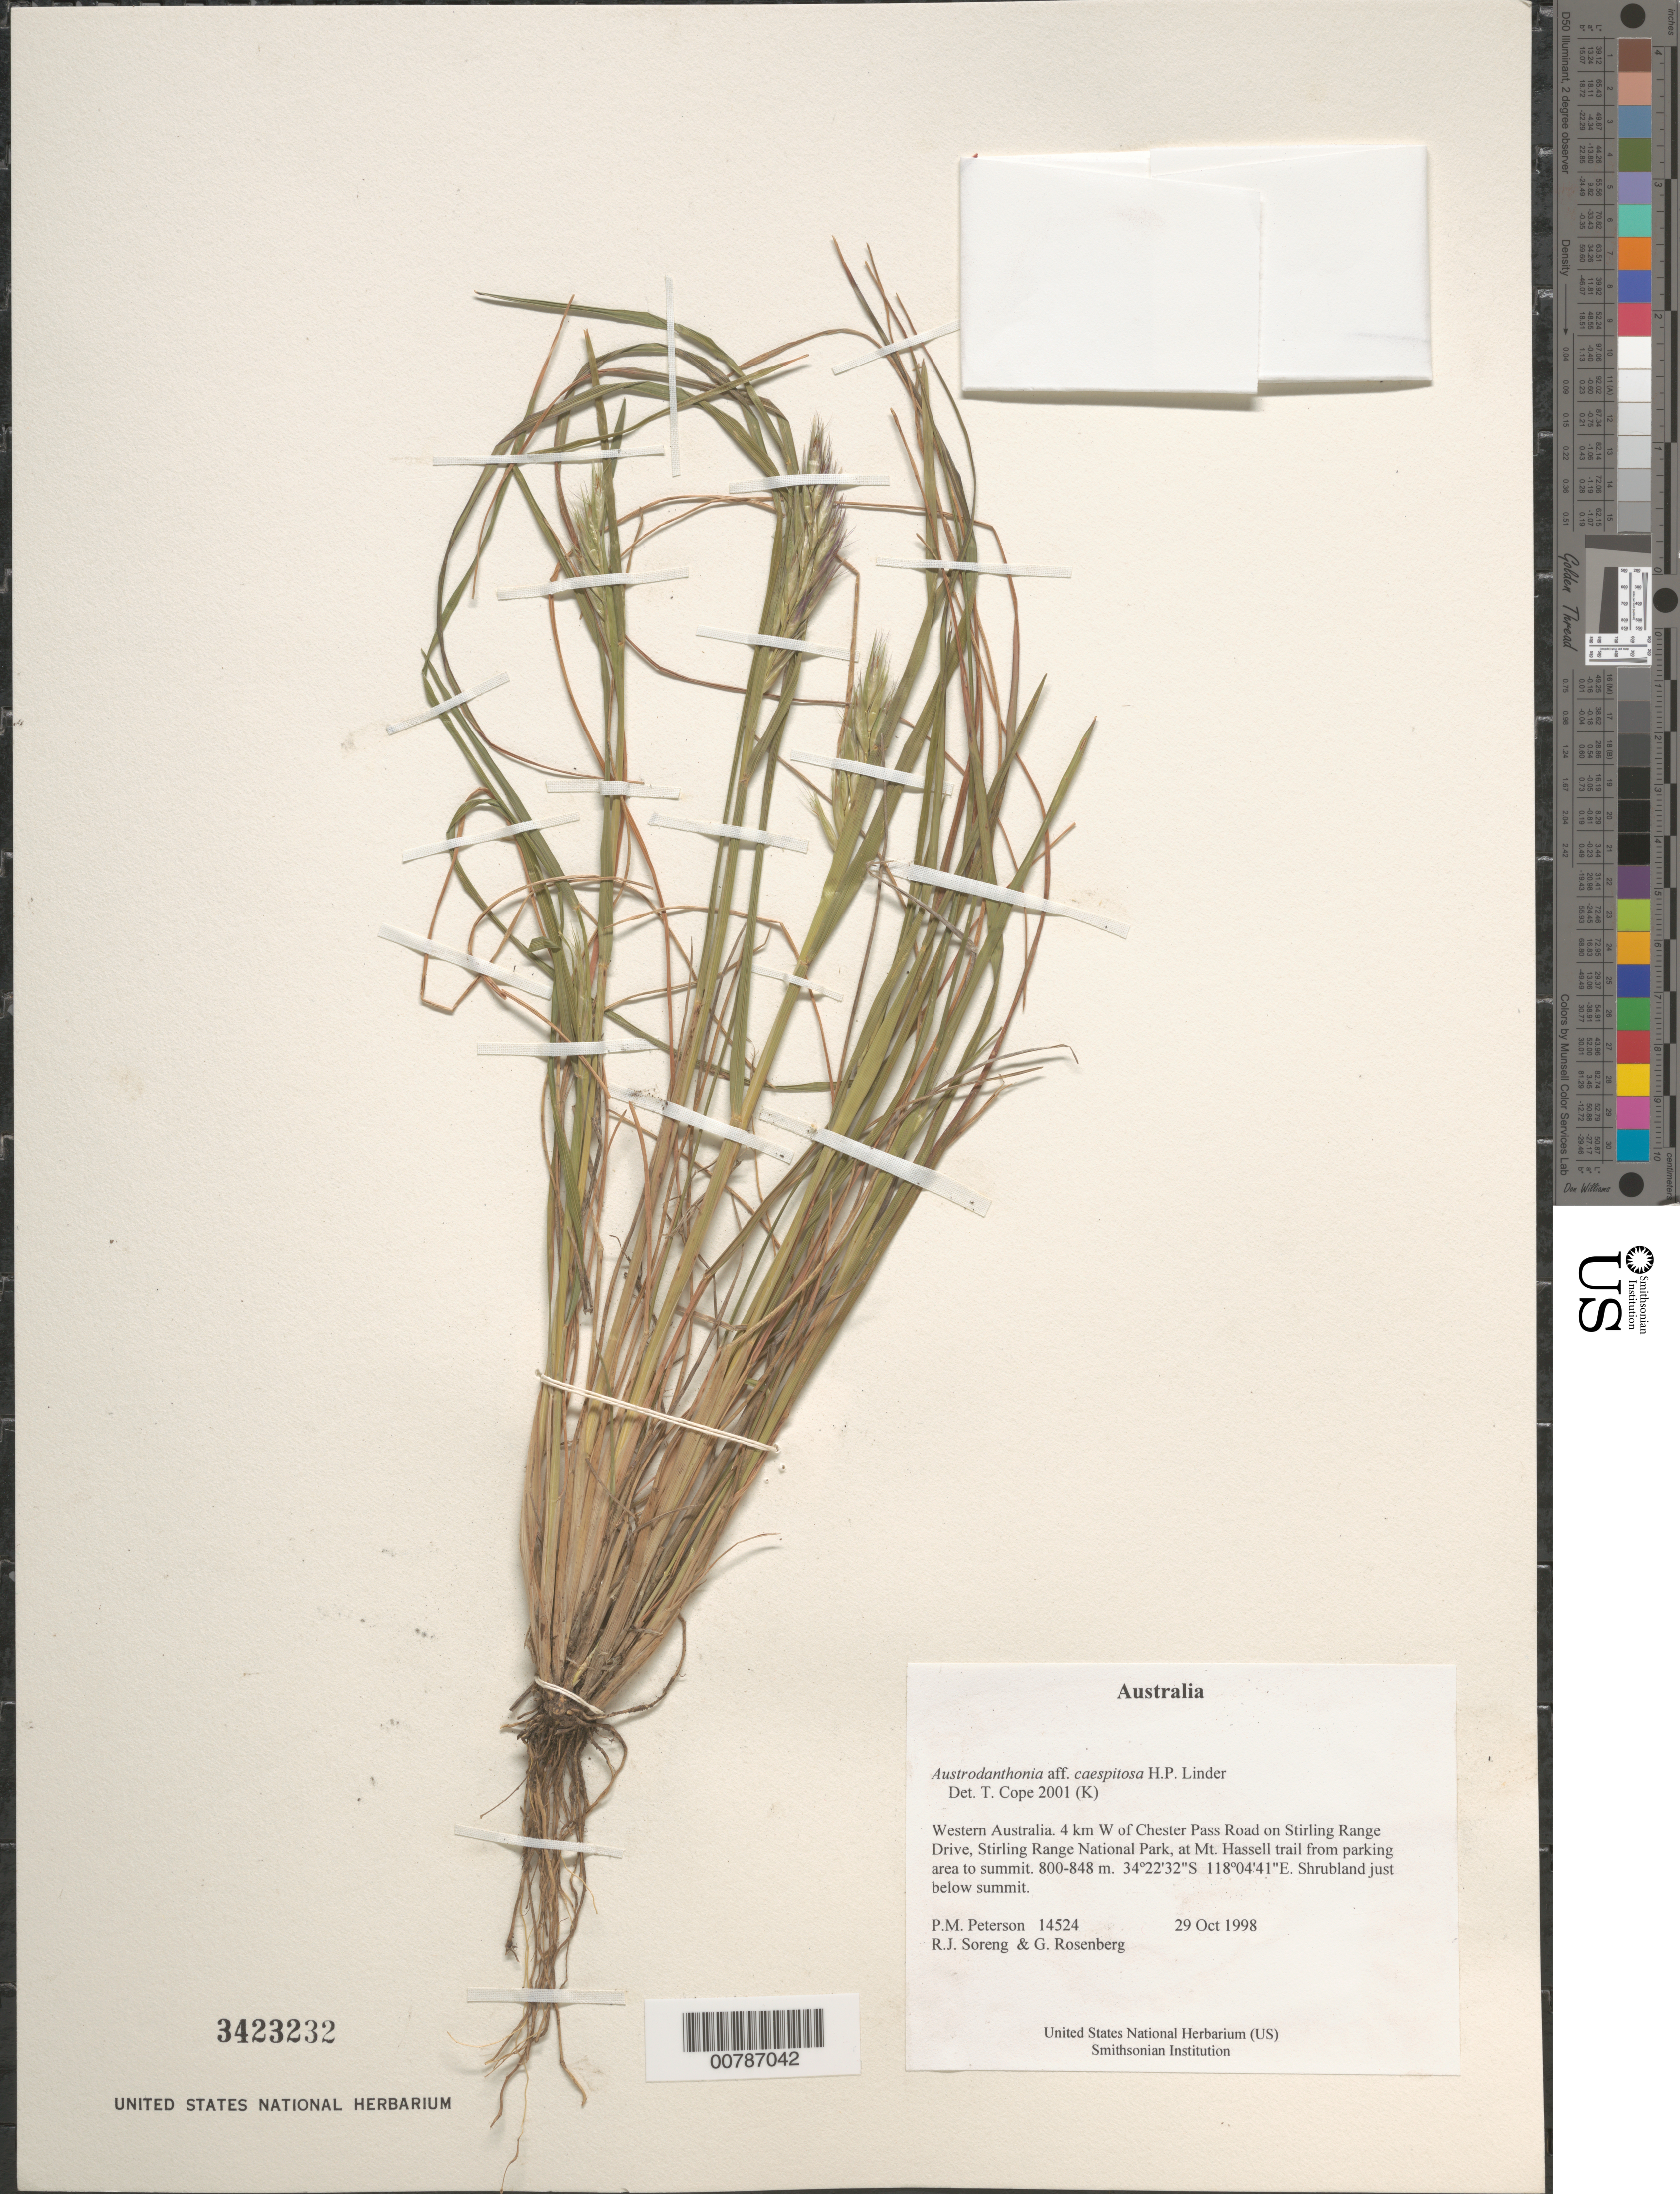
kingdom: Plantae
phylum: Tracheophyta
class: Liliopsida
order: Poales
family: Poaceae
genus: Austrodanthonia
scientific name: Austrodanthonia caespitosa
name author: (Gaudich.) H.P. Linder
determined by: Cope, T. A.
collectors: P. M. Peterson, R. J. Soreng & G. Rosenberg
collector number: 14524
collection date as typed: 29 Oct 1998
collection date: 1998-10-29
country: Australia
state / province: Western Australia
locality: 4 km W of Chester Pass Road on Stirling Range Drive, Stirling Range National Park, at Mt. Hassell trail from parking area to summit.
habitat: Shrubland just below summit.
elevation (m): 800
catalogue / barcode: US 3423232